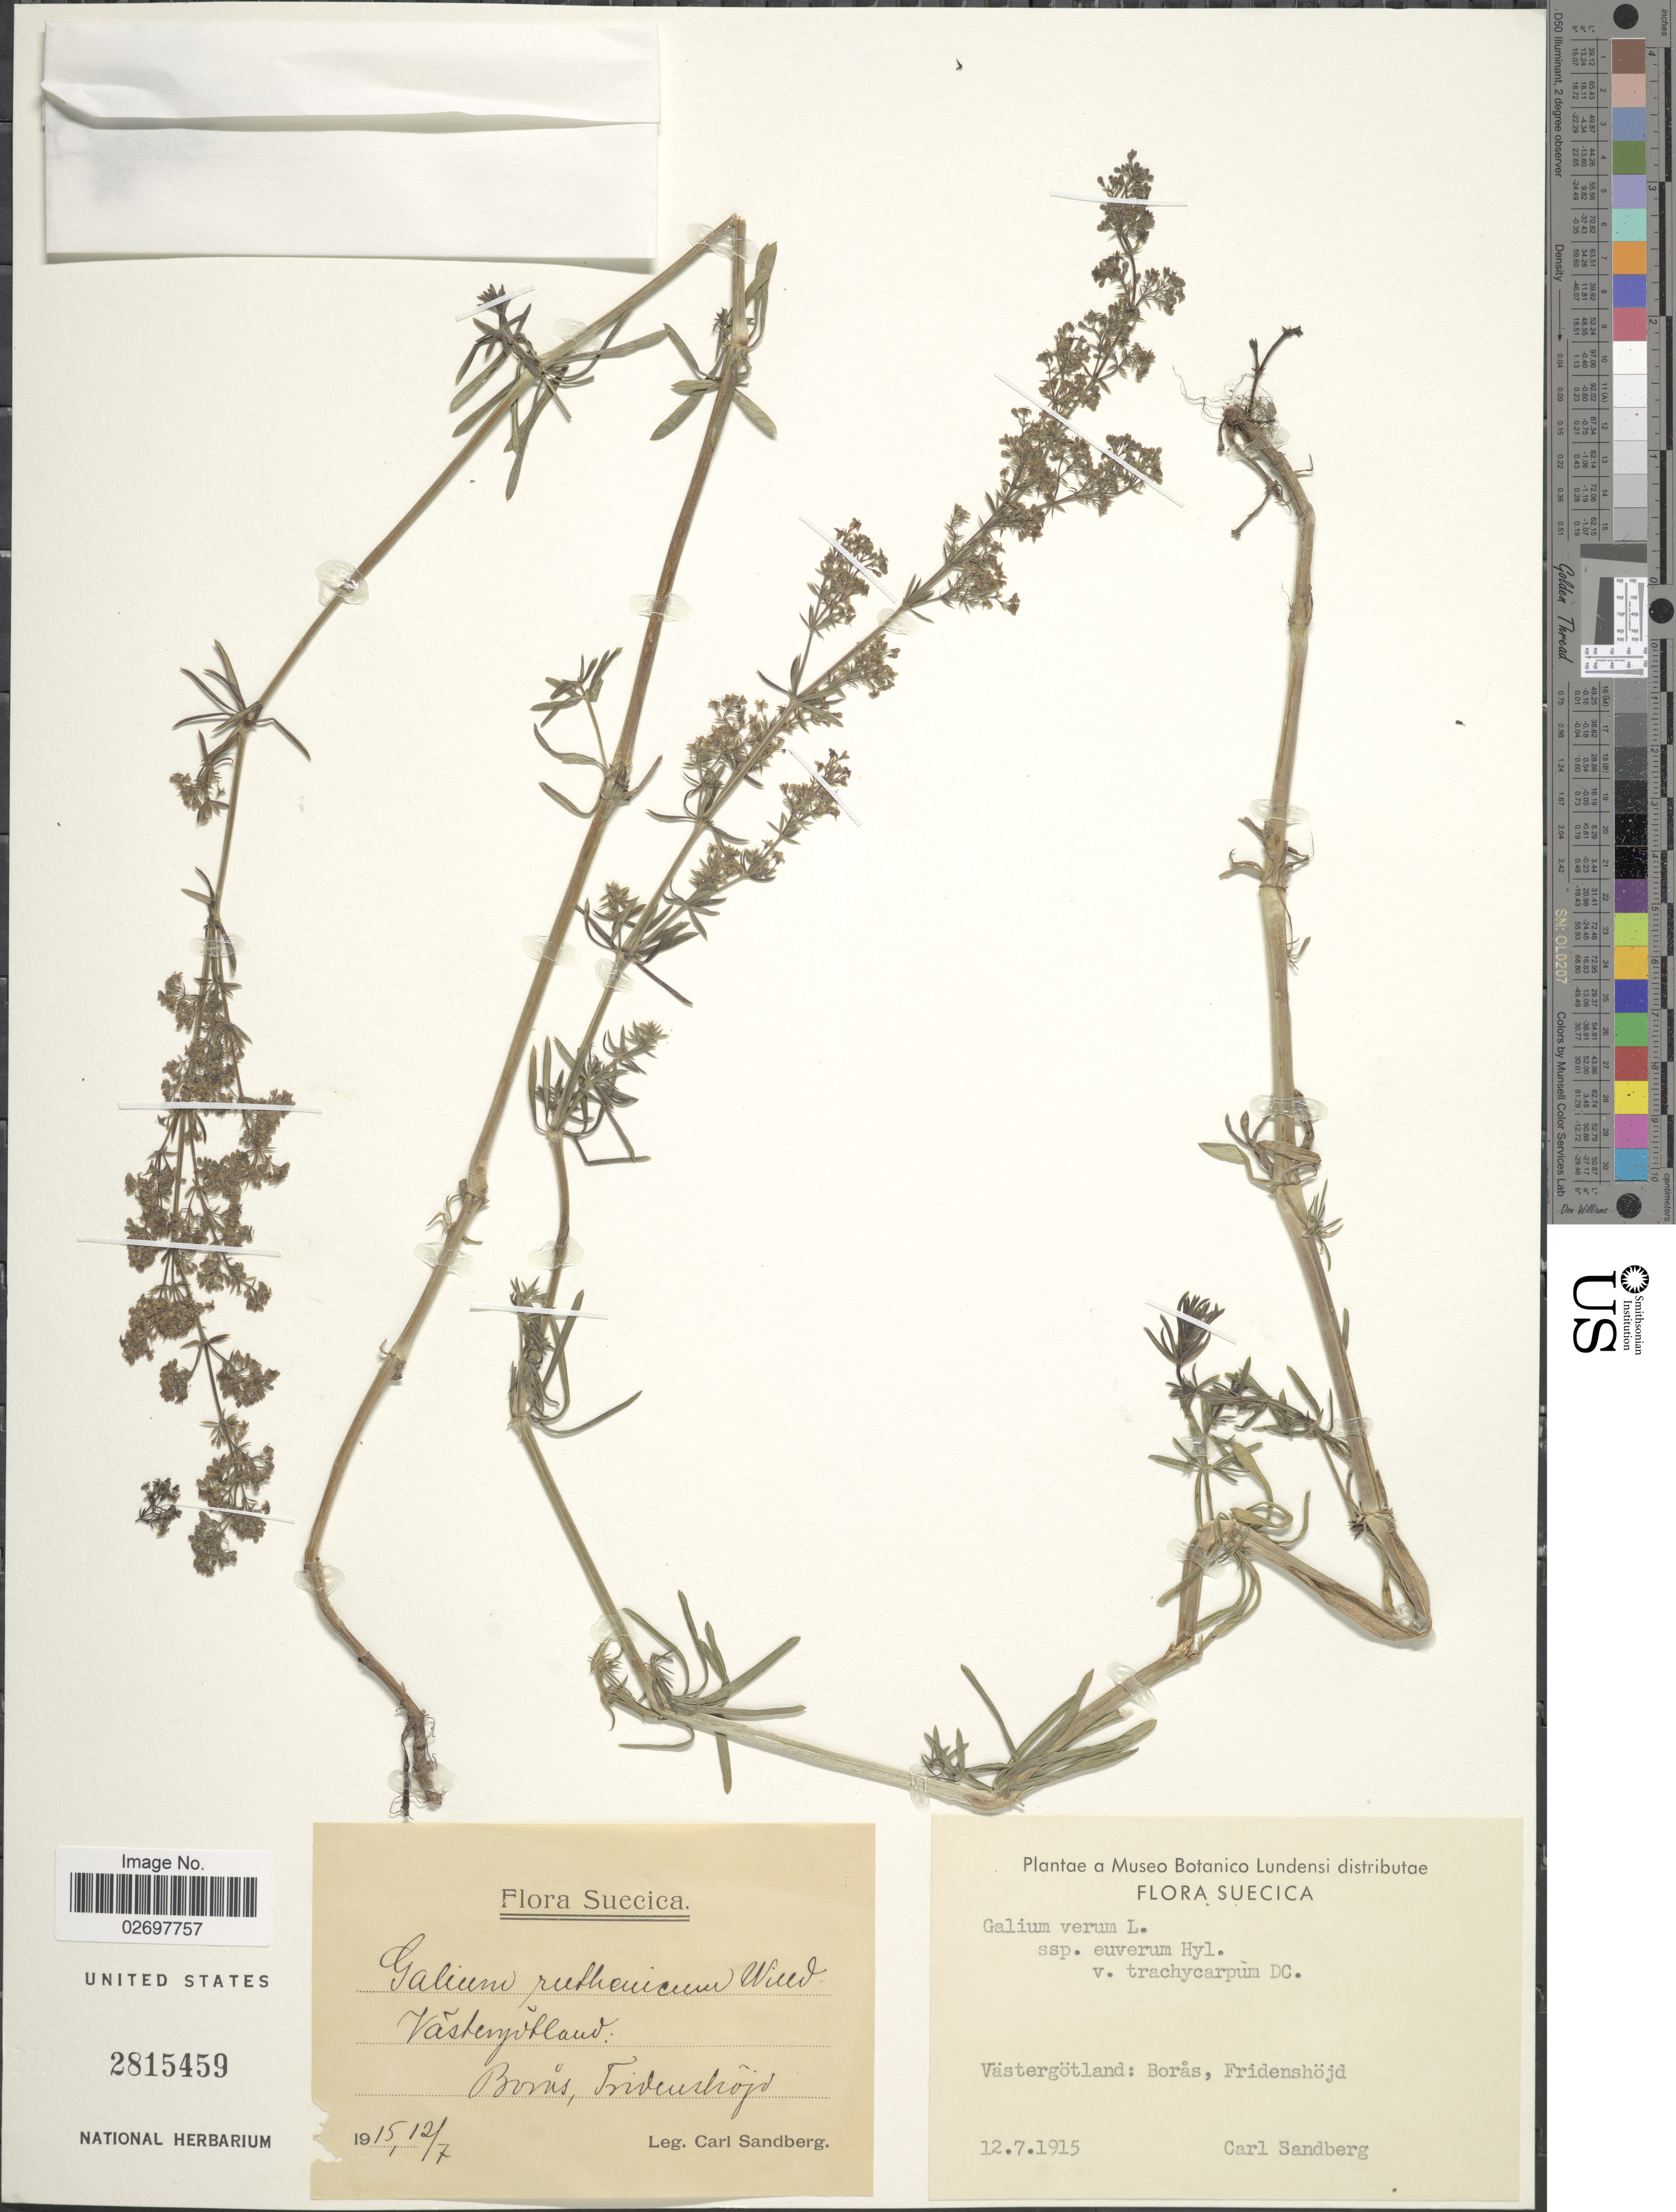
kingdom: Plantae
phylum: Tracheophyta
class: Magnoliopsida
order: Gentianales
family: Rubiaceae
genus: Galium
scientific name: Galium verum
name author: L.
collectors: C. Sandberg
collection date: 1915-07-12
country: Sweden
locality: Suecica, Vastergotland: Boras, Fridenshöjd.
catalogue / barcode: US 2815459